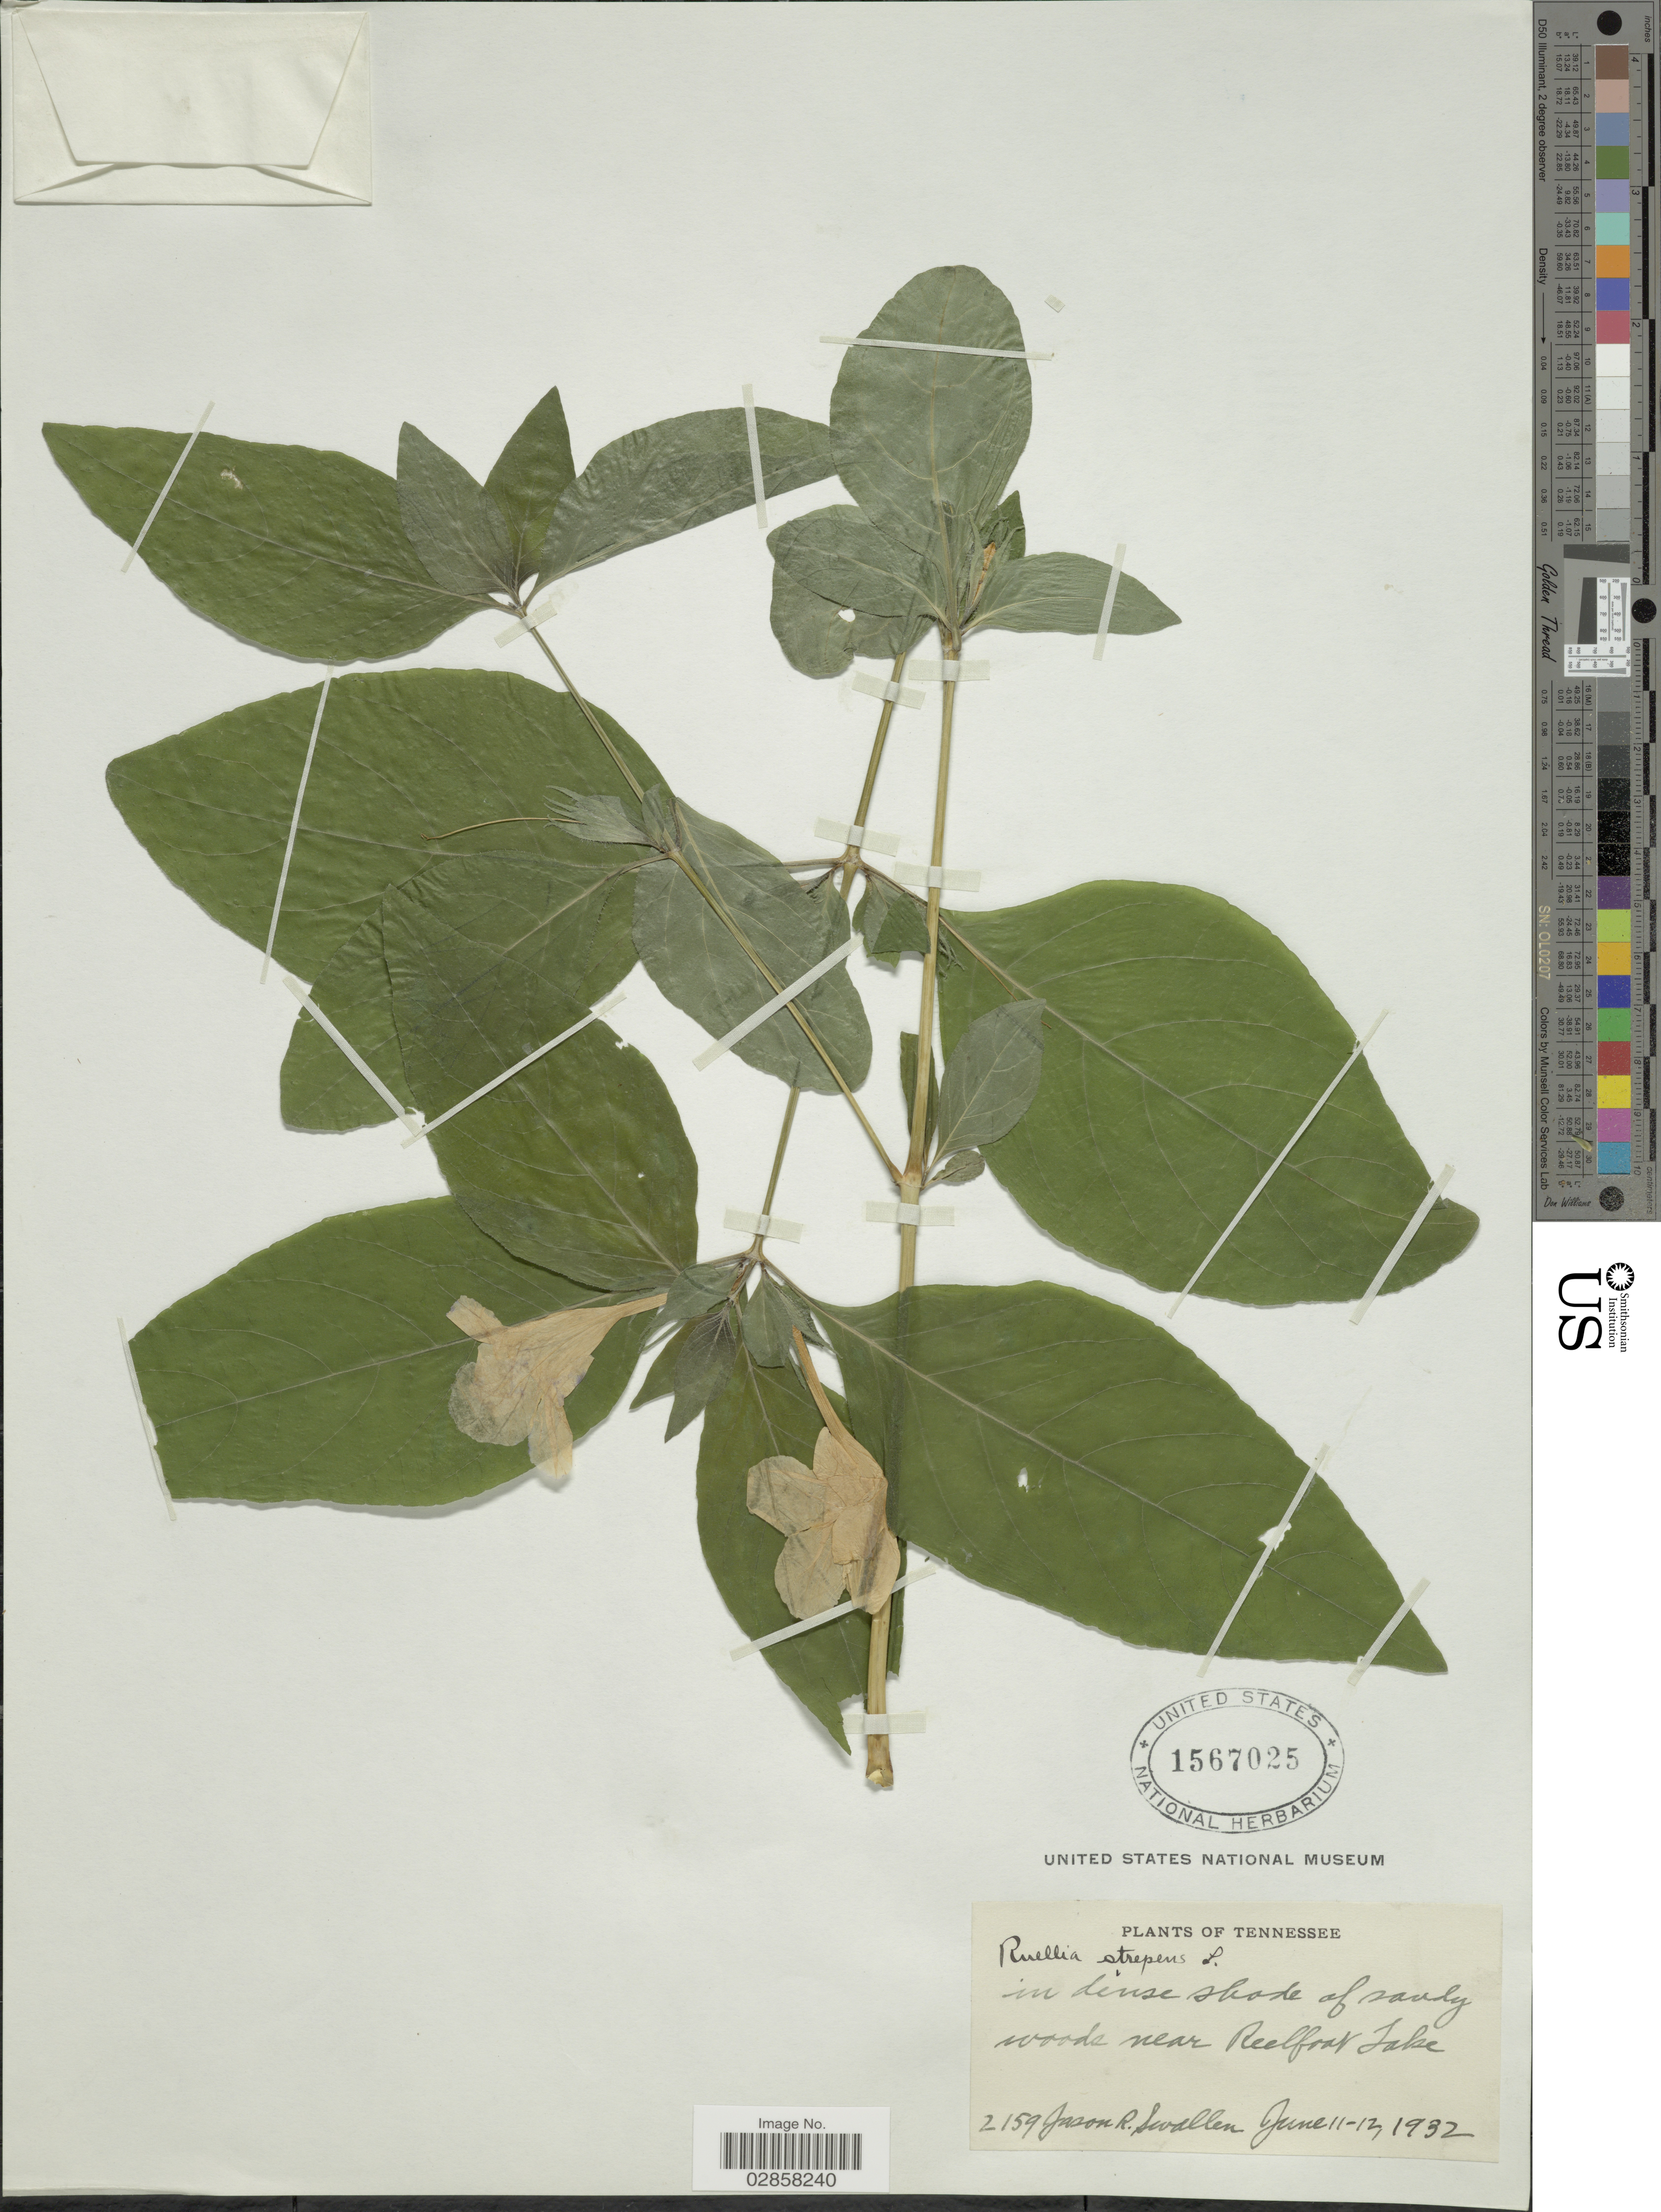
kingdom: Plantae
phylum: Tracheophyta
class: Magnoliopsida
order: Lamiales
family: Acanthaceae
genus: Ruellia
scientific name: Ruellia strepens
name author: L.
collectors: J. R. Swallen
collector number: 2159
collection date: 1932-06-11/1932-06-12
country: United States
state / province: Tennessee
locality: In dense shade of sandy woods near Reelfoot Lake.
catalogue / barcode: US 1567025